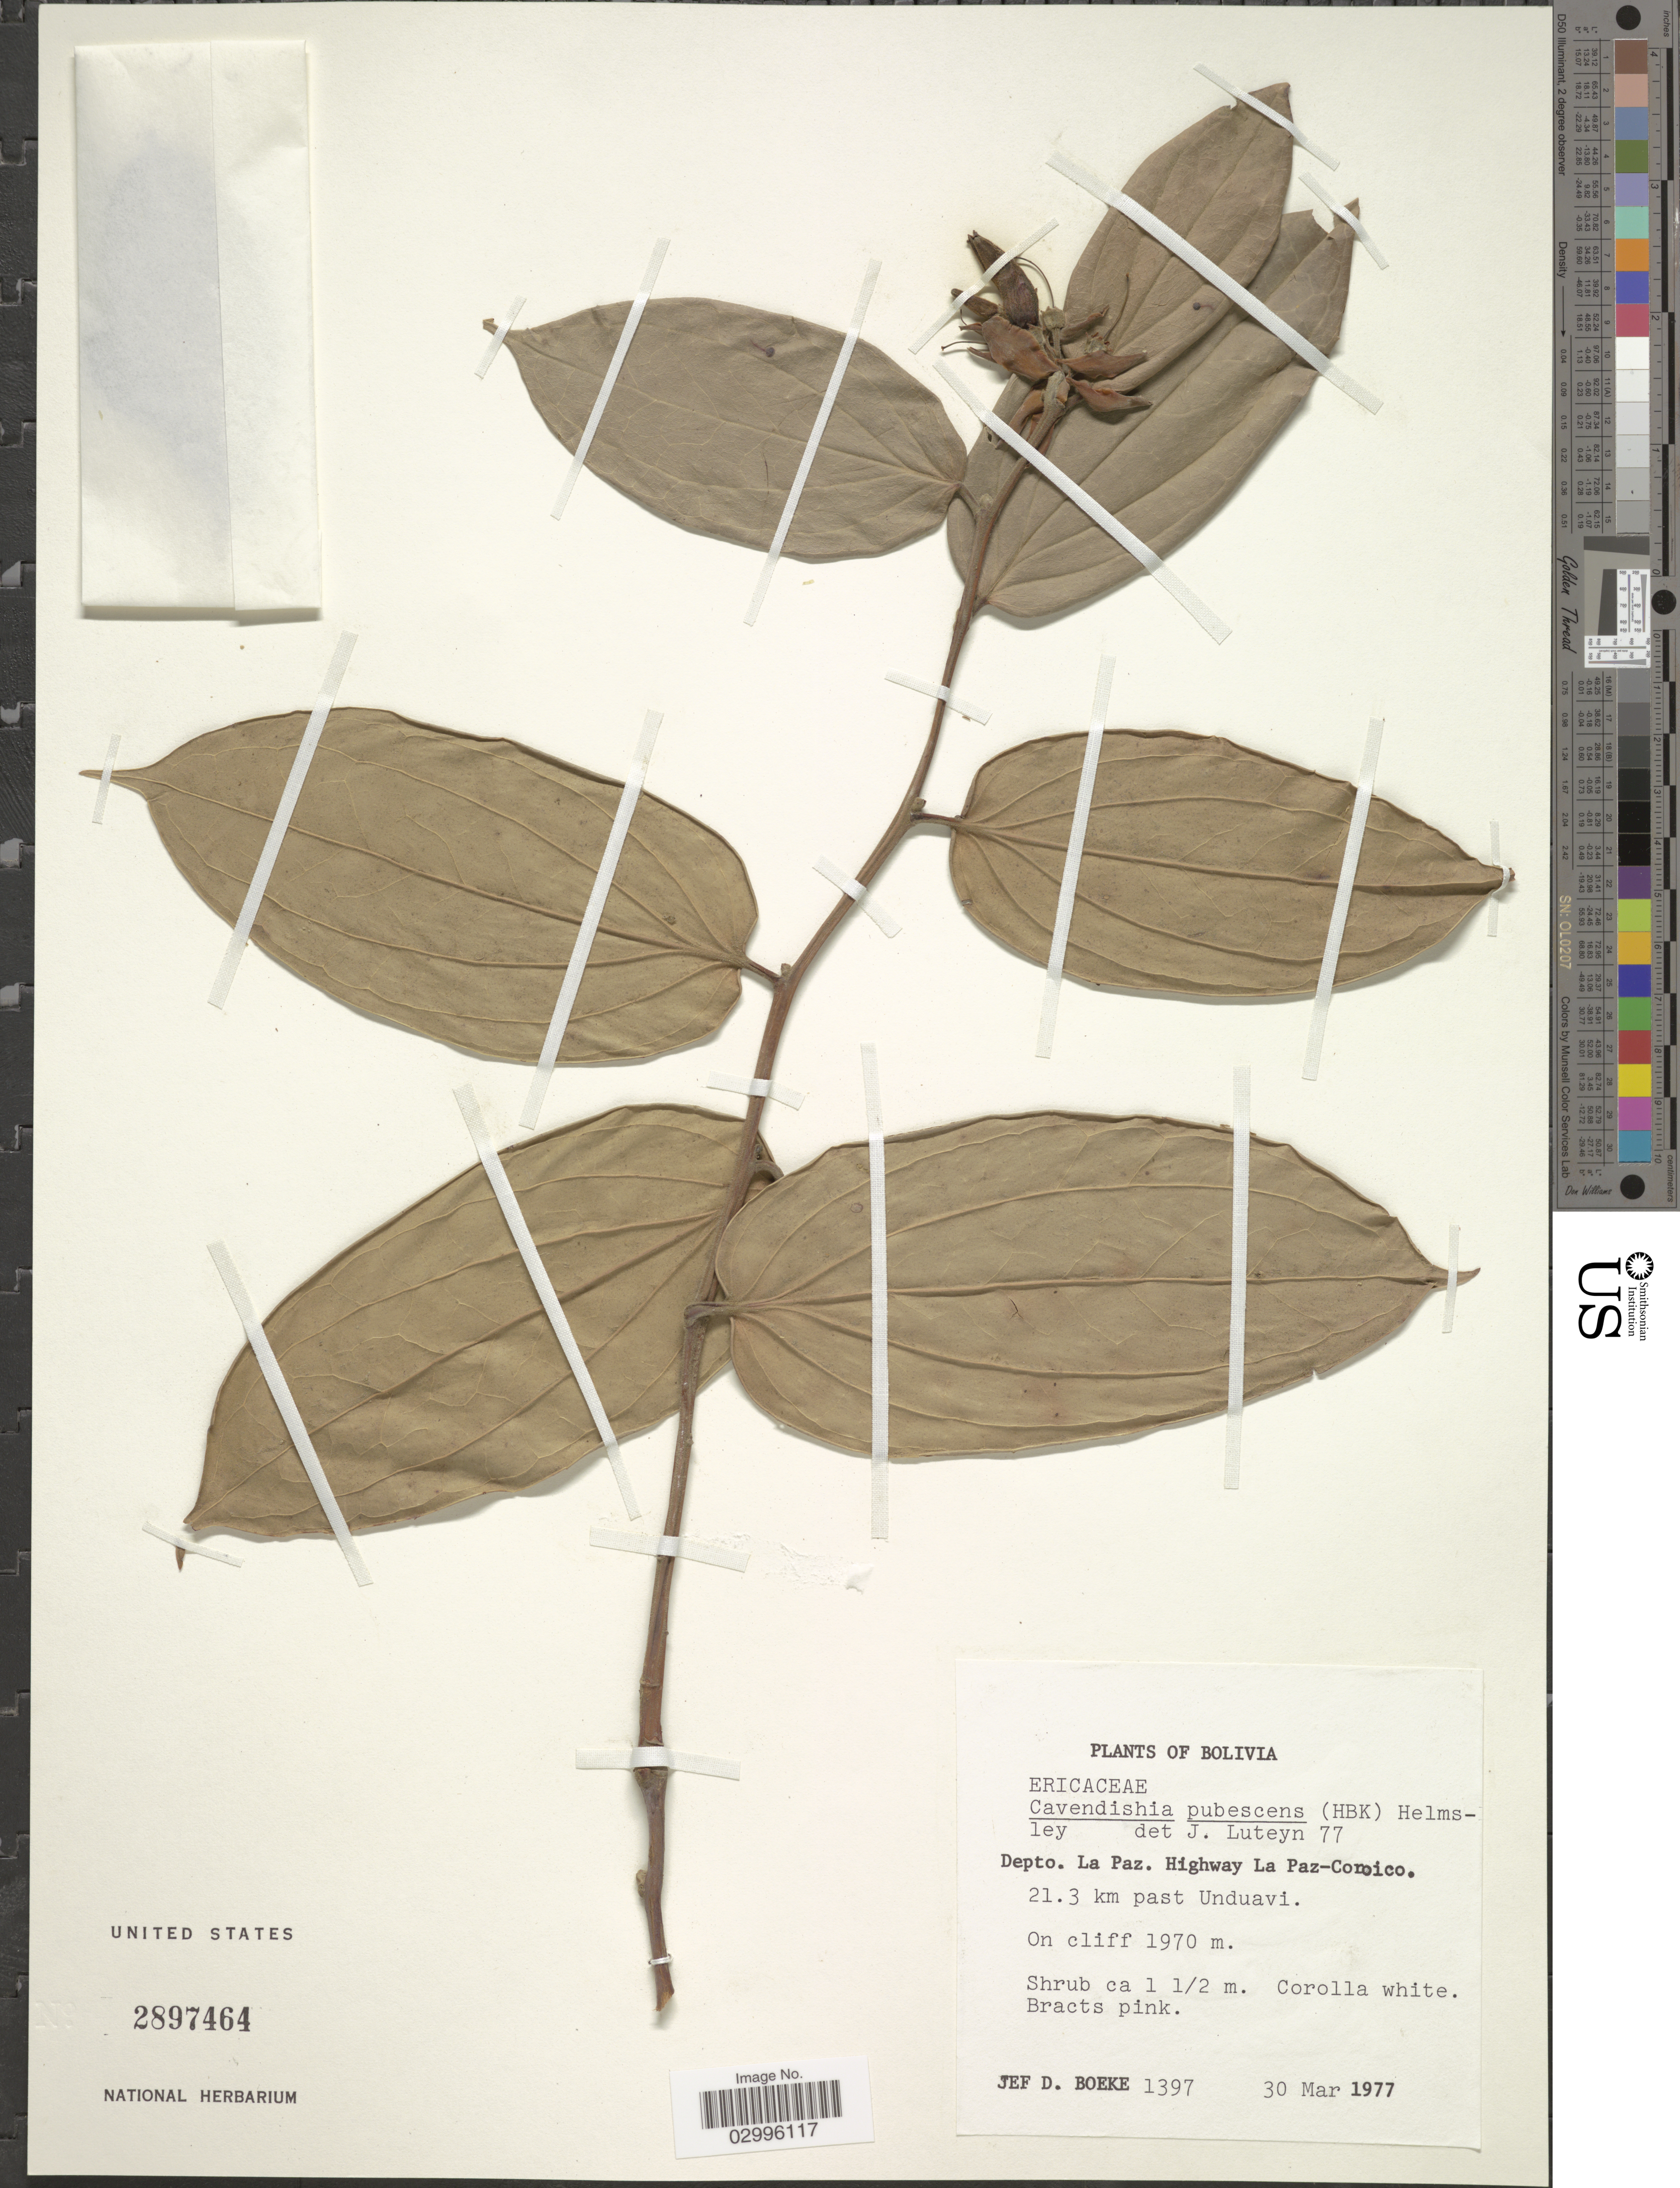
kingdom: Plantae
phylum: Tracheophyta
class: Magnoliopsida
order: Ericales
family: Ericaceae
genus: Cavendishia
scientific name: Cavendishia pubescens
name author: (Kunth) Hemsl.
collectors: J. Boeke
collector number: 1397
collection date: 1977-03-30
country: Bolivia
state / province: La Paz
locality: Dept. La Paz. Highway La Paz- Conoico. 21.3 km past Unduavi. On cliff.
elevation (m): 1970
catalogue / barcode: US 2897464